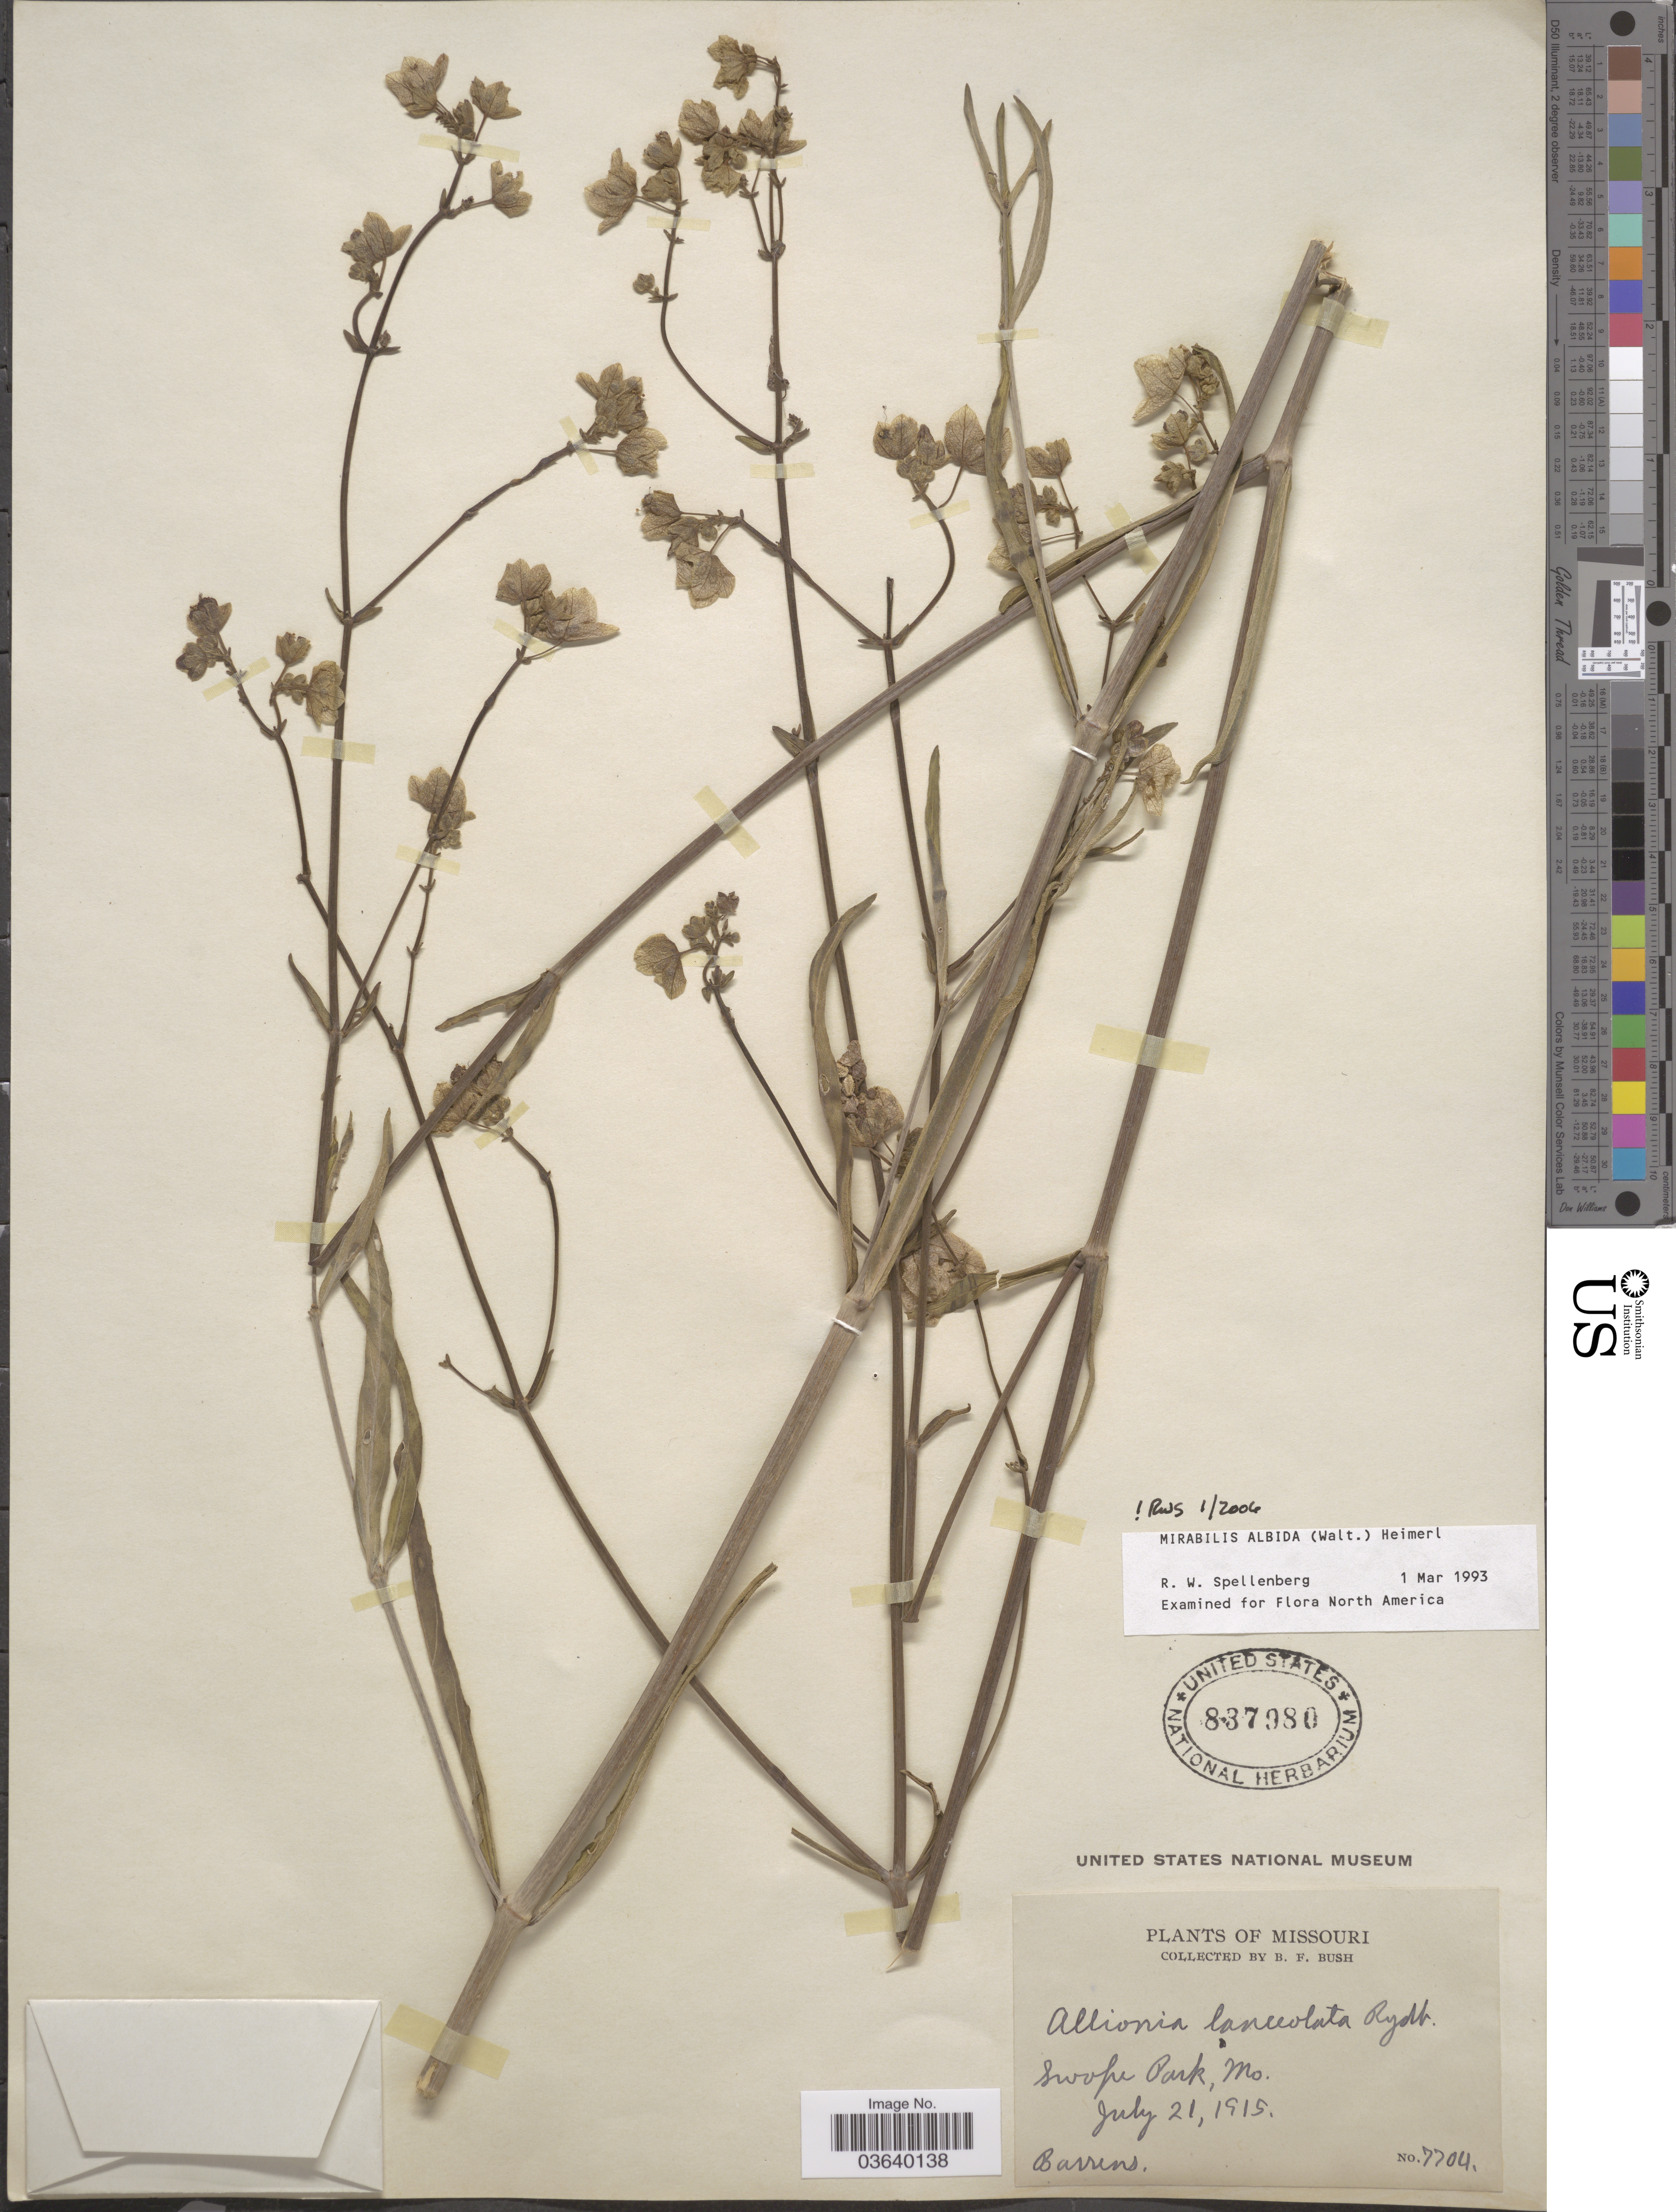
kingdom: Plantae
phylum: Tracheophyta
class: Magnoliopsida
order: Caryophyllales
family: Nyctaginaceae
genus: Mirabilis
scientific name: Mirabilis albida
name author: (Walter) Heimerl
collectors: B. F. Bush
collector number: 7704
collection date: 1915-07-21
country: United States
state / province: Missouri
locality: Swope Park.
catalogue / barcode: US 837980